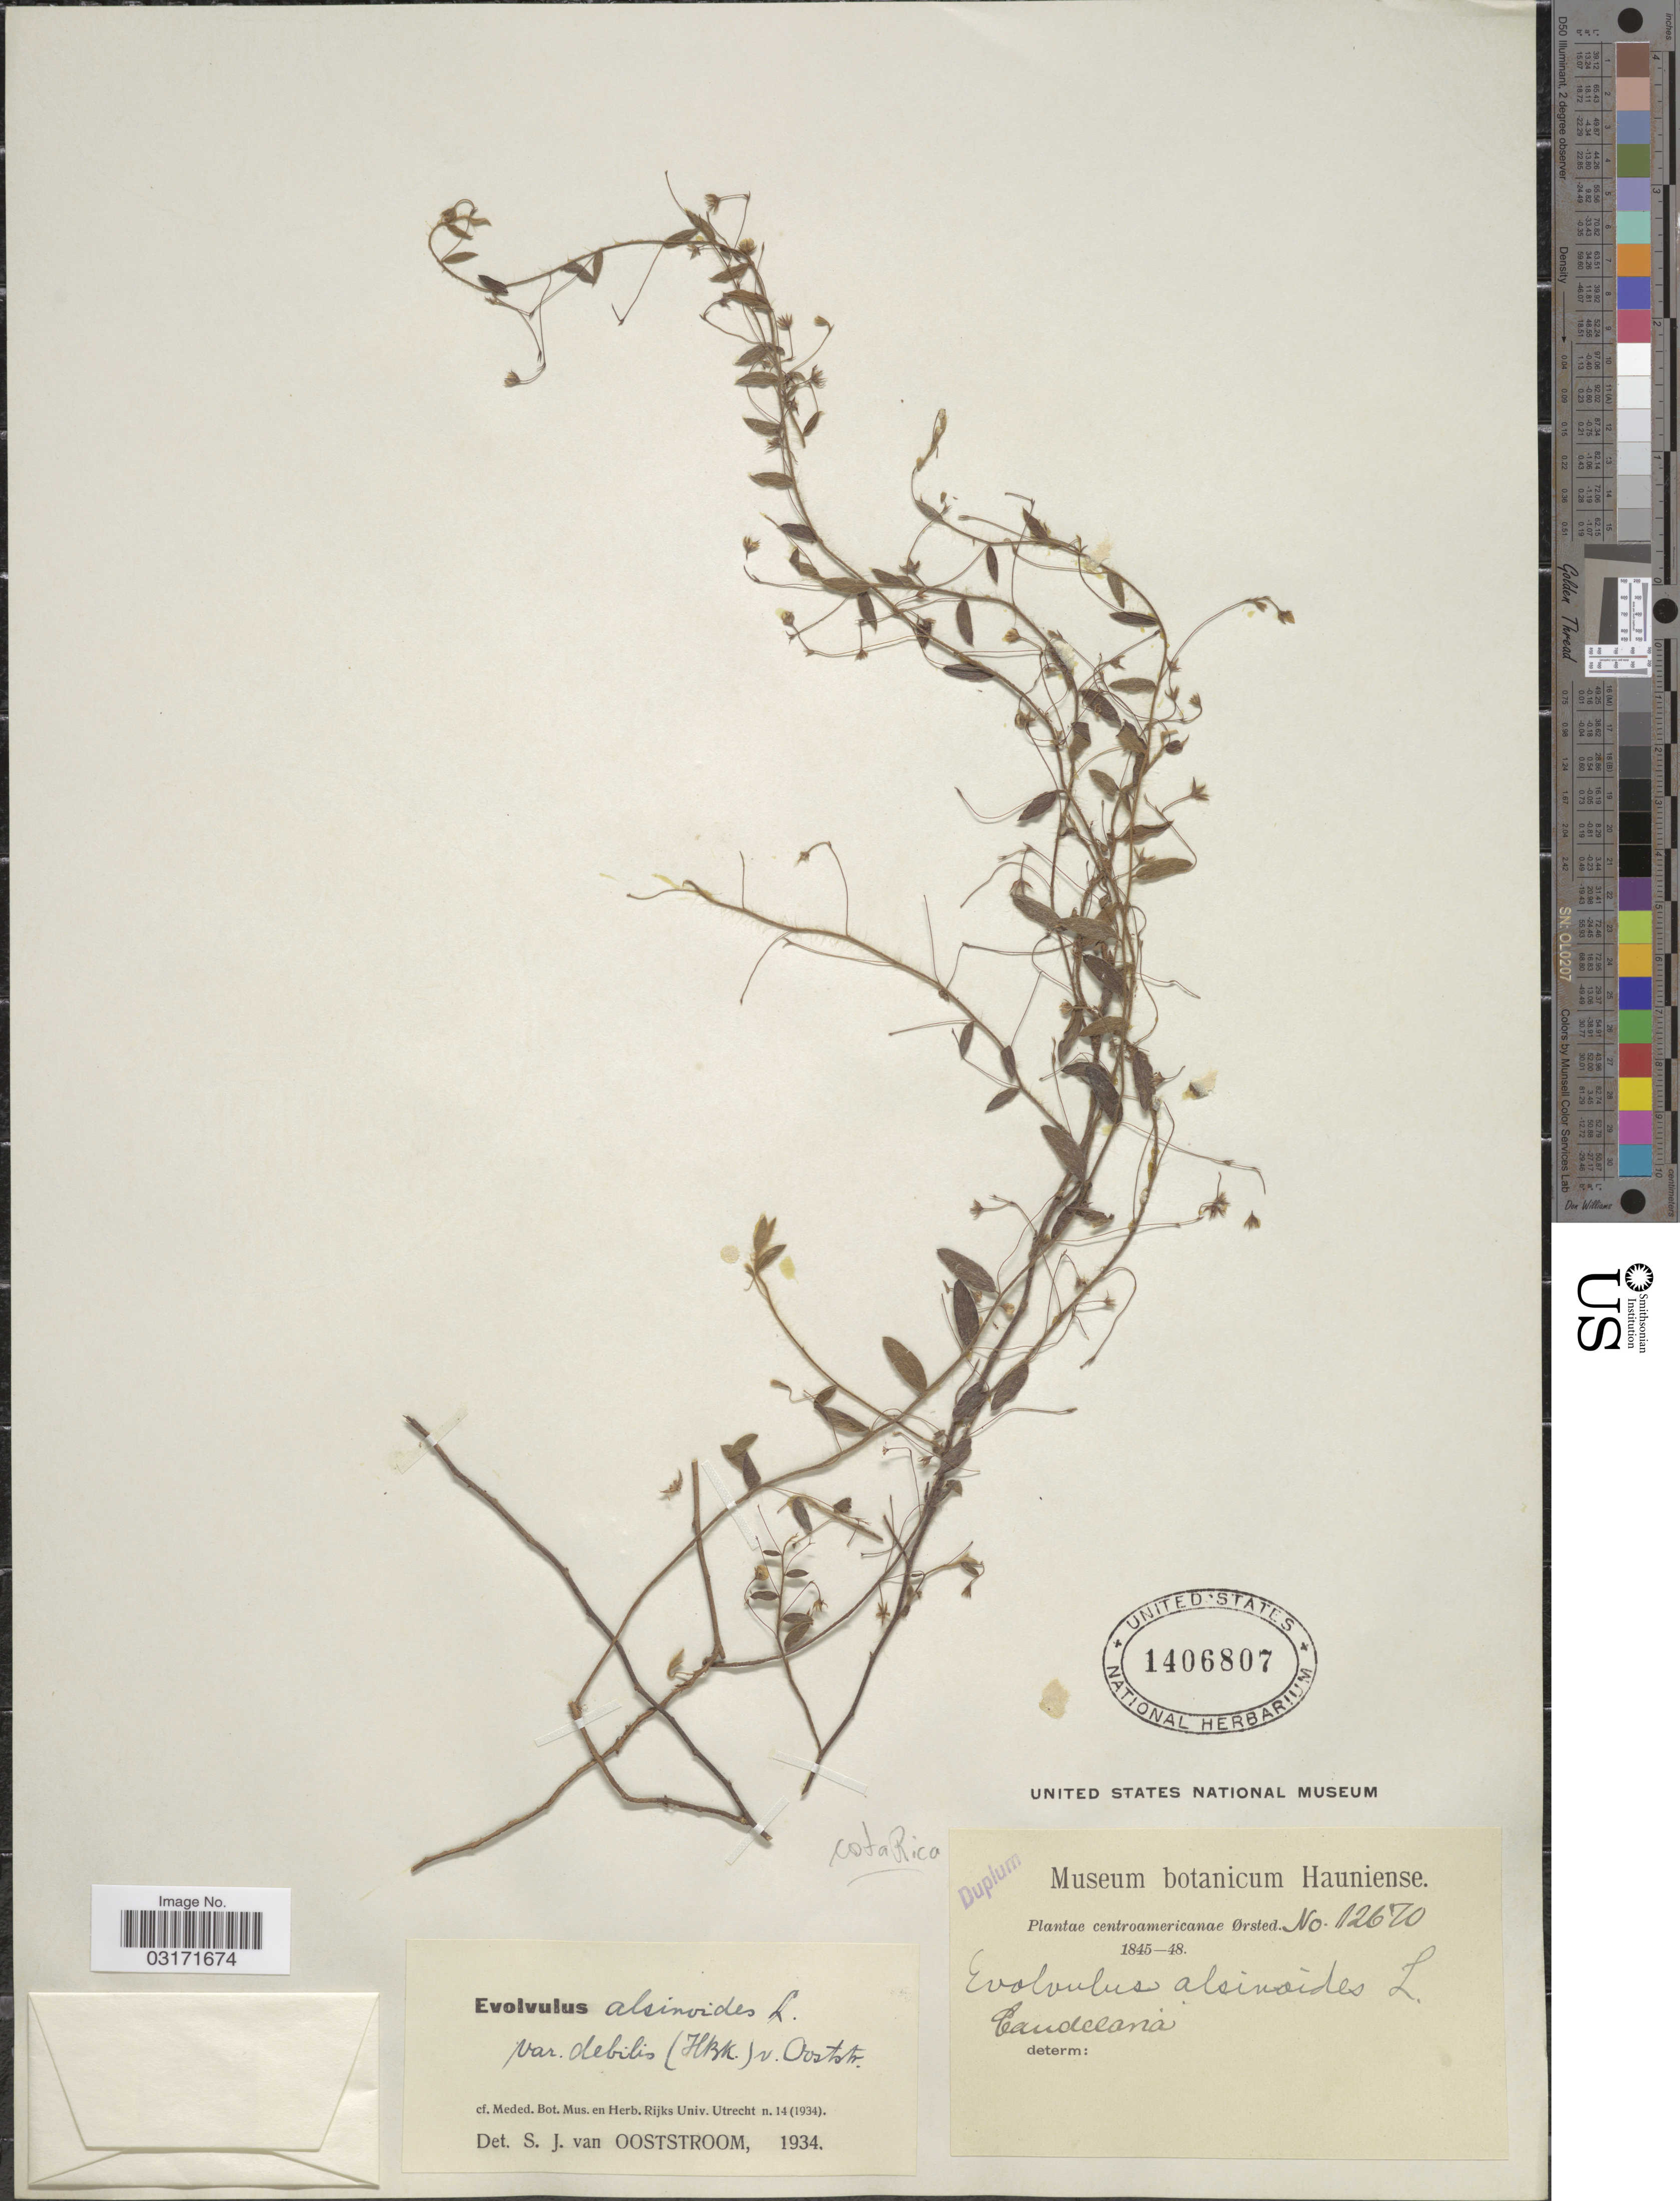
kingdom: Plantae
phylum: Tracheophyta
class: Magnoliopsida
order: Solanales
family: Convolvulaceae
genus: Evolvulus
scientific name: Evolvulus alsinoides var. debilis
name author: (Kunth) Ooststr.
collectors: Ørsted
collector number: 12670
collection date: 1845/1848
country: Costa Rica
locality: Candelaria.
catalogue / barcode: US 1406807